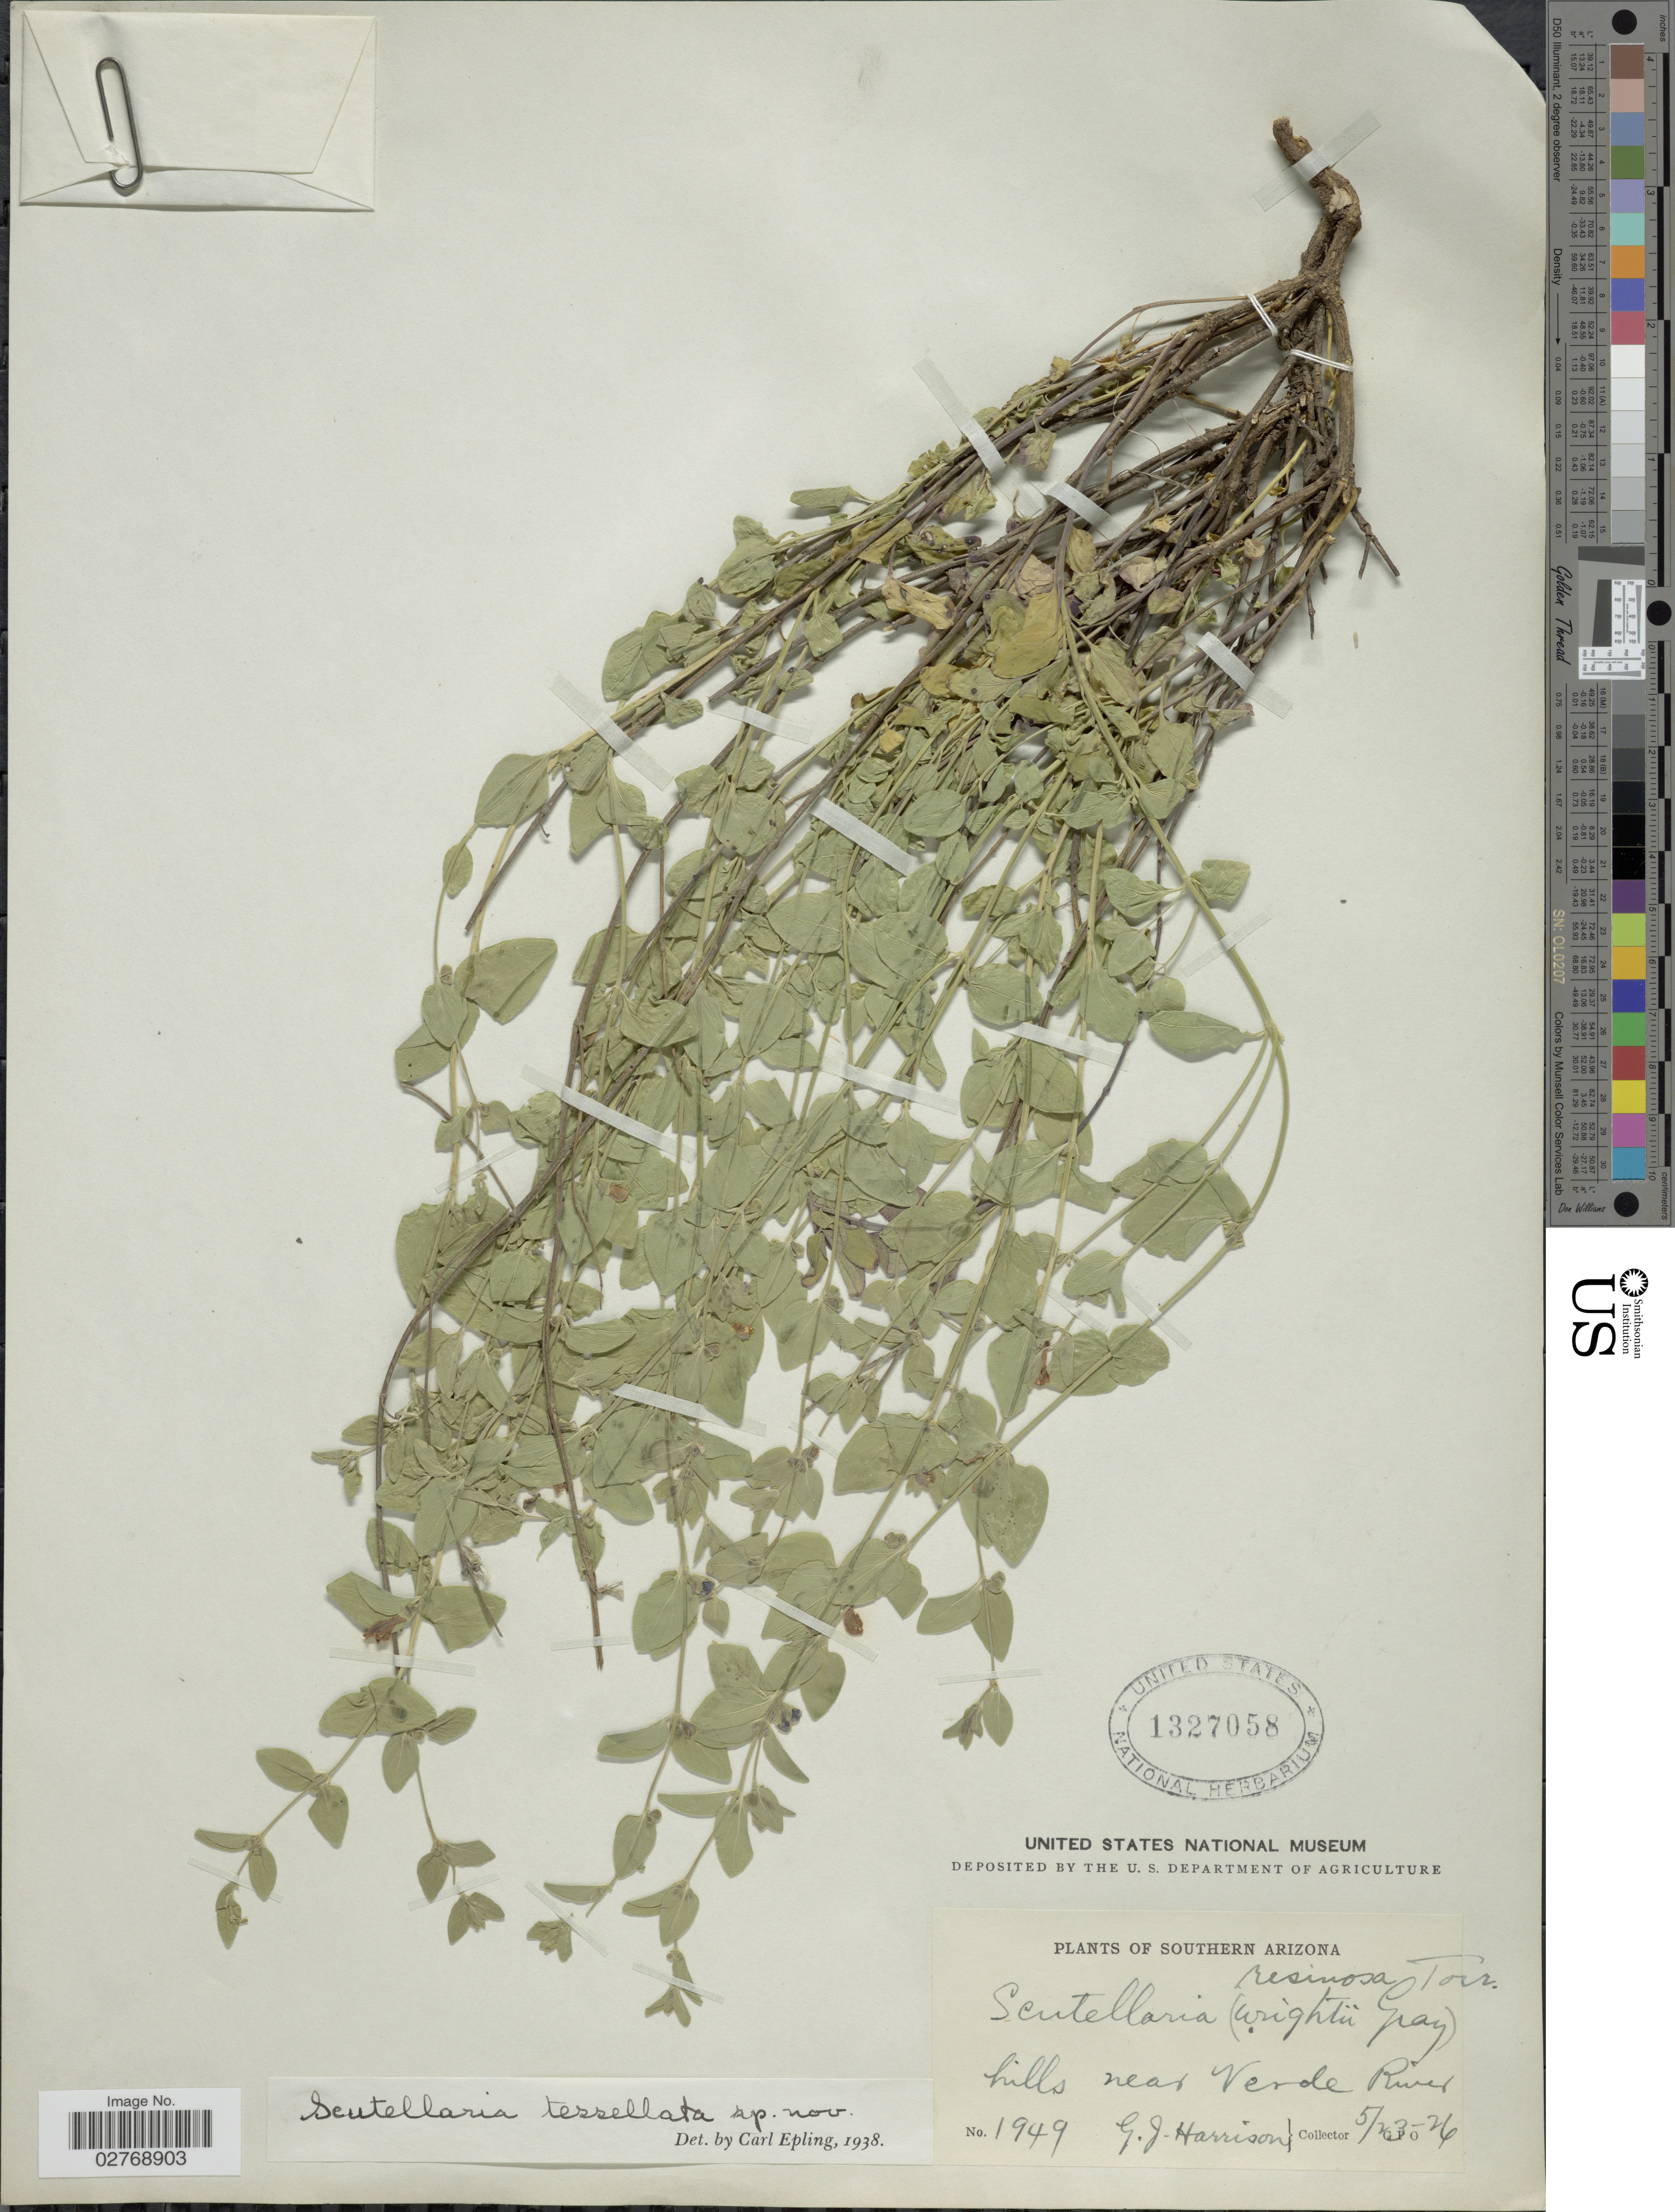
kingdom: Plantae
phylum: Tracheophyta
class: Magnoliopsida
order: Lamiales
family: Lamiaceae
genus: Scutellaria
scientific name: Scutellaria tessellata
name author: Epling in Kearney & Peebles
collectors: G. J. Harrison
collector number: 1949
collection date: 1926-05-23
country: United States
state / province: Arizona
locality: Southern Arizona. Hills near Verde River.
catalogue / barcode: US 1327058